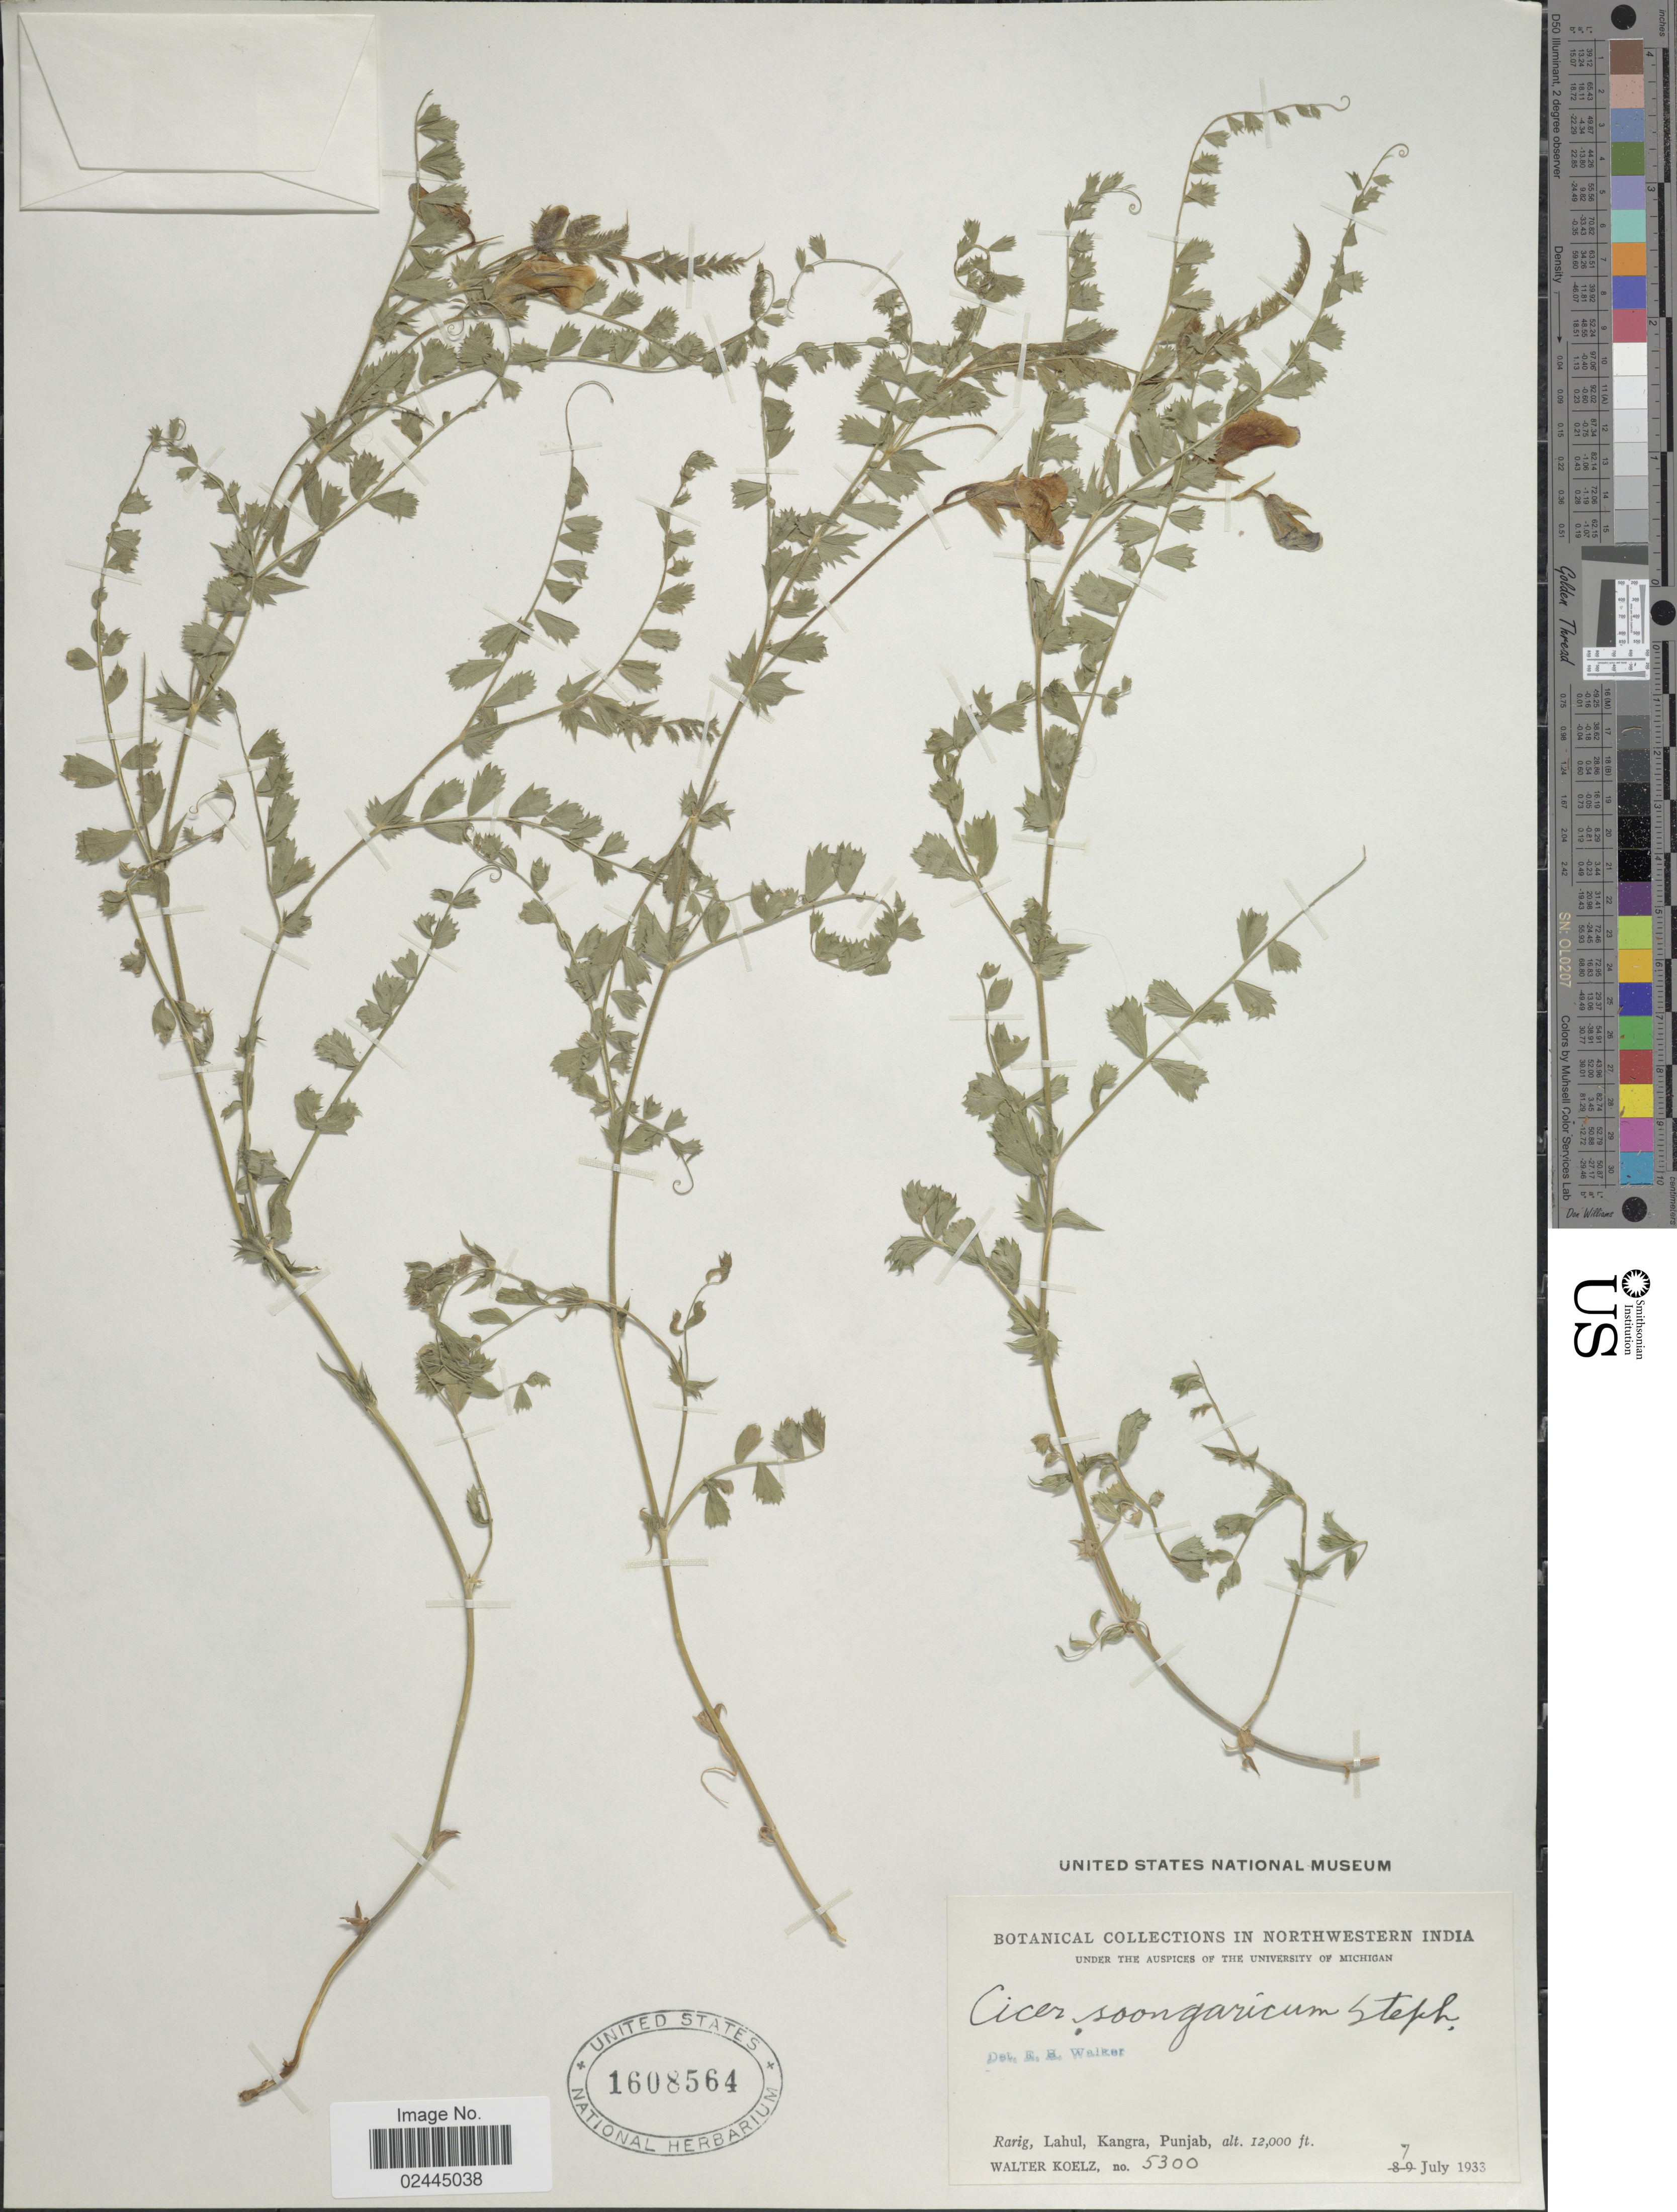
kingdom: Plantae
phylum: Tracheophyta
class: Magnoliopsida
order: Fabales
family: Fabaceae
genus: Cicer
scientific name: Cicer songaricum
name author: DC.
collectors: W. N. Koelz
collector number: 5300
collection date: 1933-07-07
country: India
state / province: Punjab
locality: Northwestern India, Rarig, Lahul, Kangra, Punjab.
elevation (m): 3658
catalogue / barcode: US 1608564